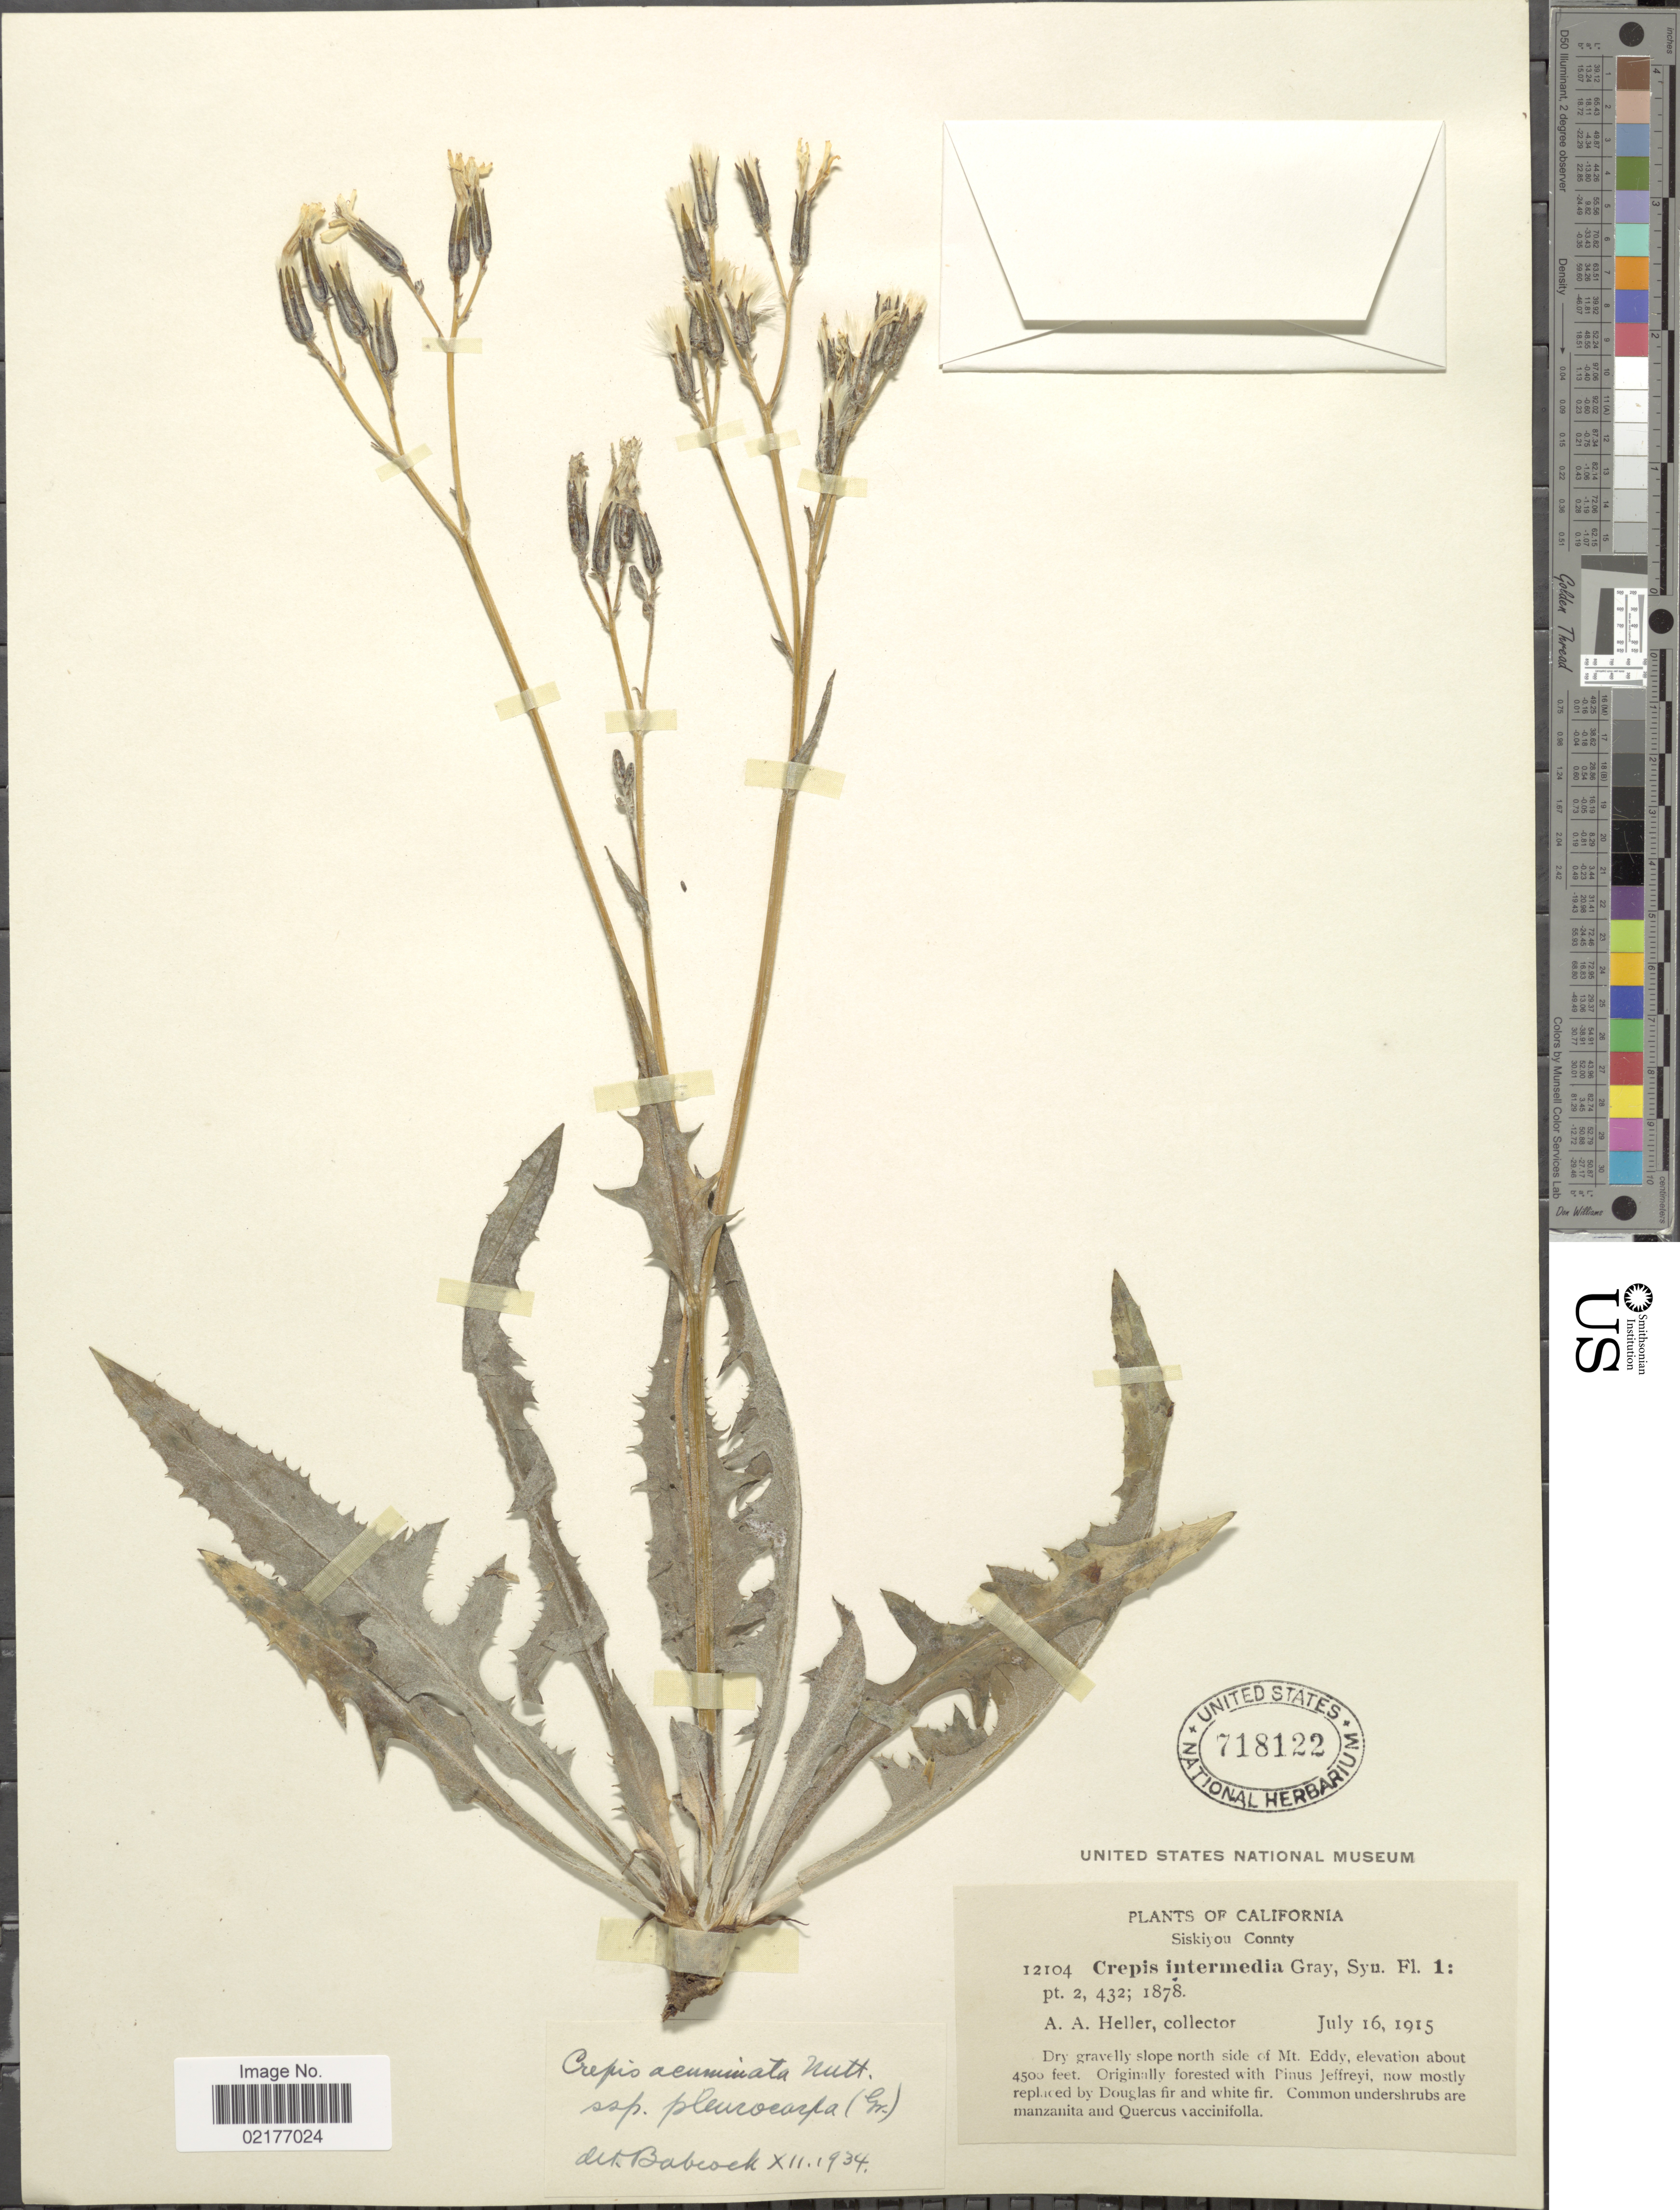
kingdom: Plantae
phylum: Tracheophyta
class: Magnoliopsida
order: Asterales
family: Asteraceae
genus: Crepis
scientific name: Crepis pleurocarpa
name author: A. Gray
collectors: A. A. Heller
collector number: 12104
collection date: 1915-07-16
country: United States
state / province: California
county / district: Siskiyou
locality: Siskiyou County, Dry gravelly slope north side of Mt. Eddy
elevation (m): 1372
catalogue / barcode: US 718122